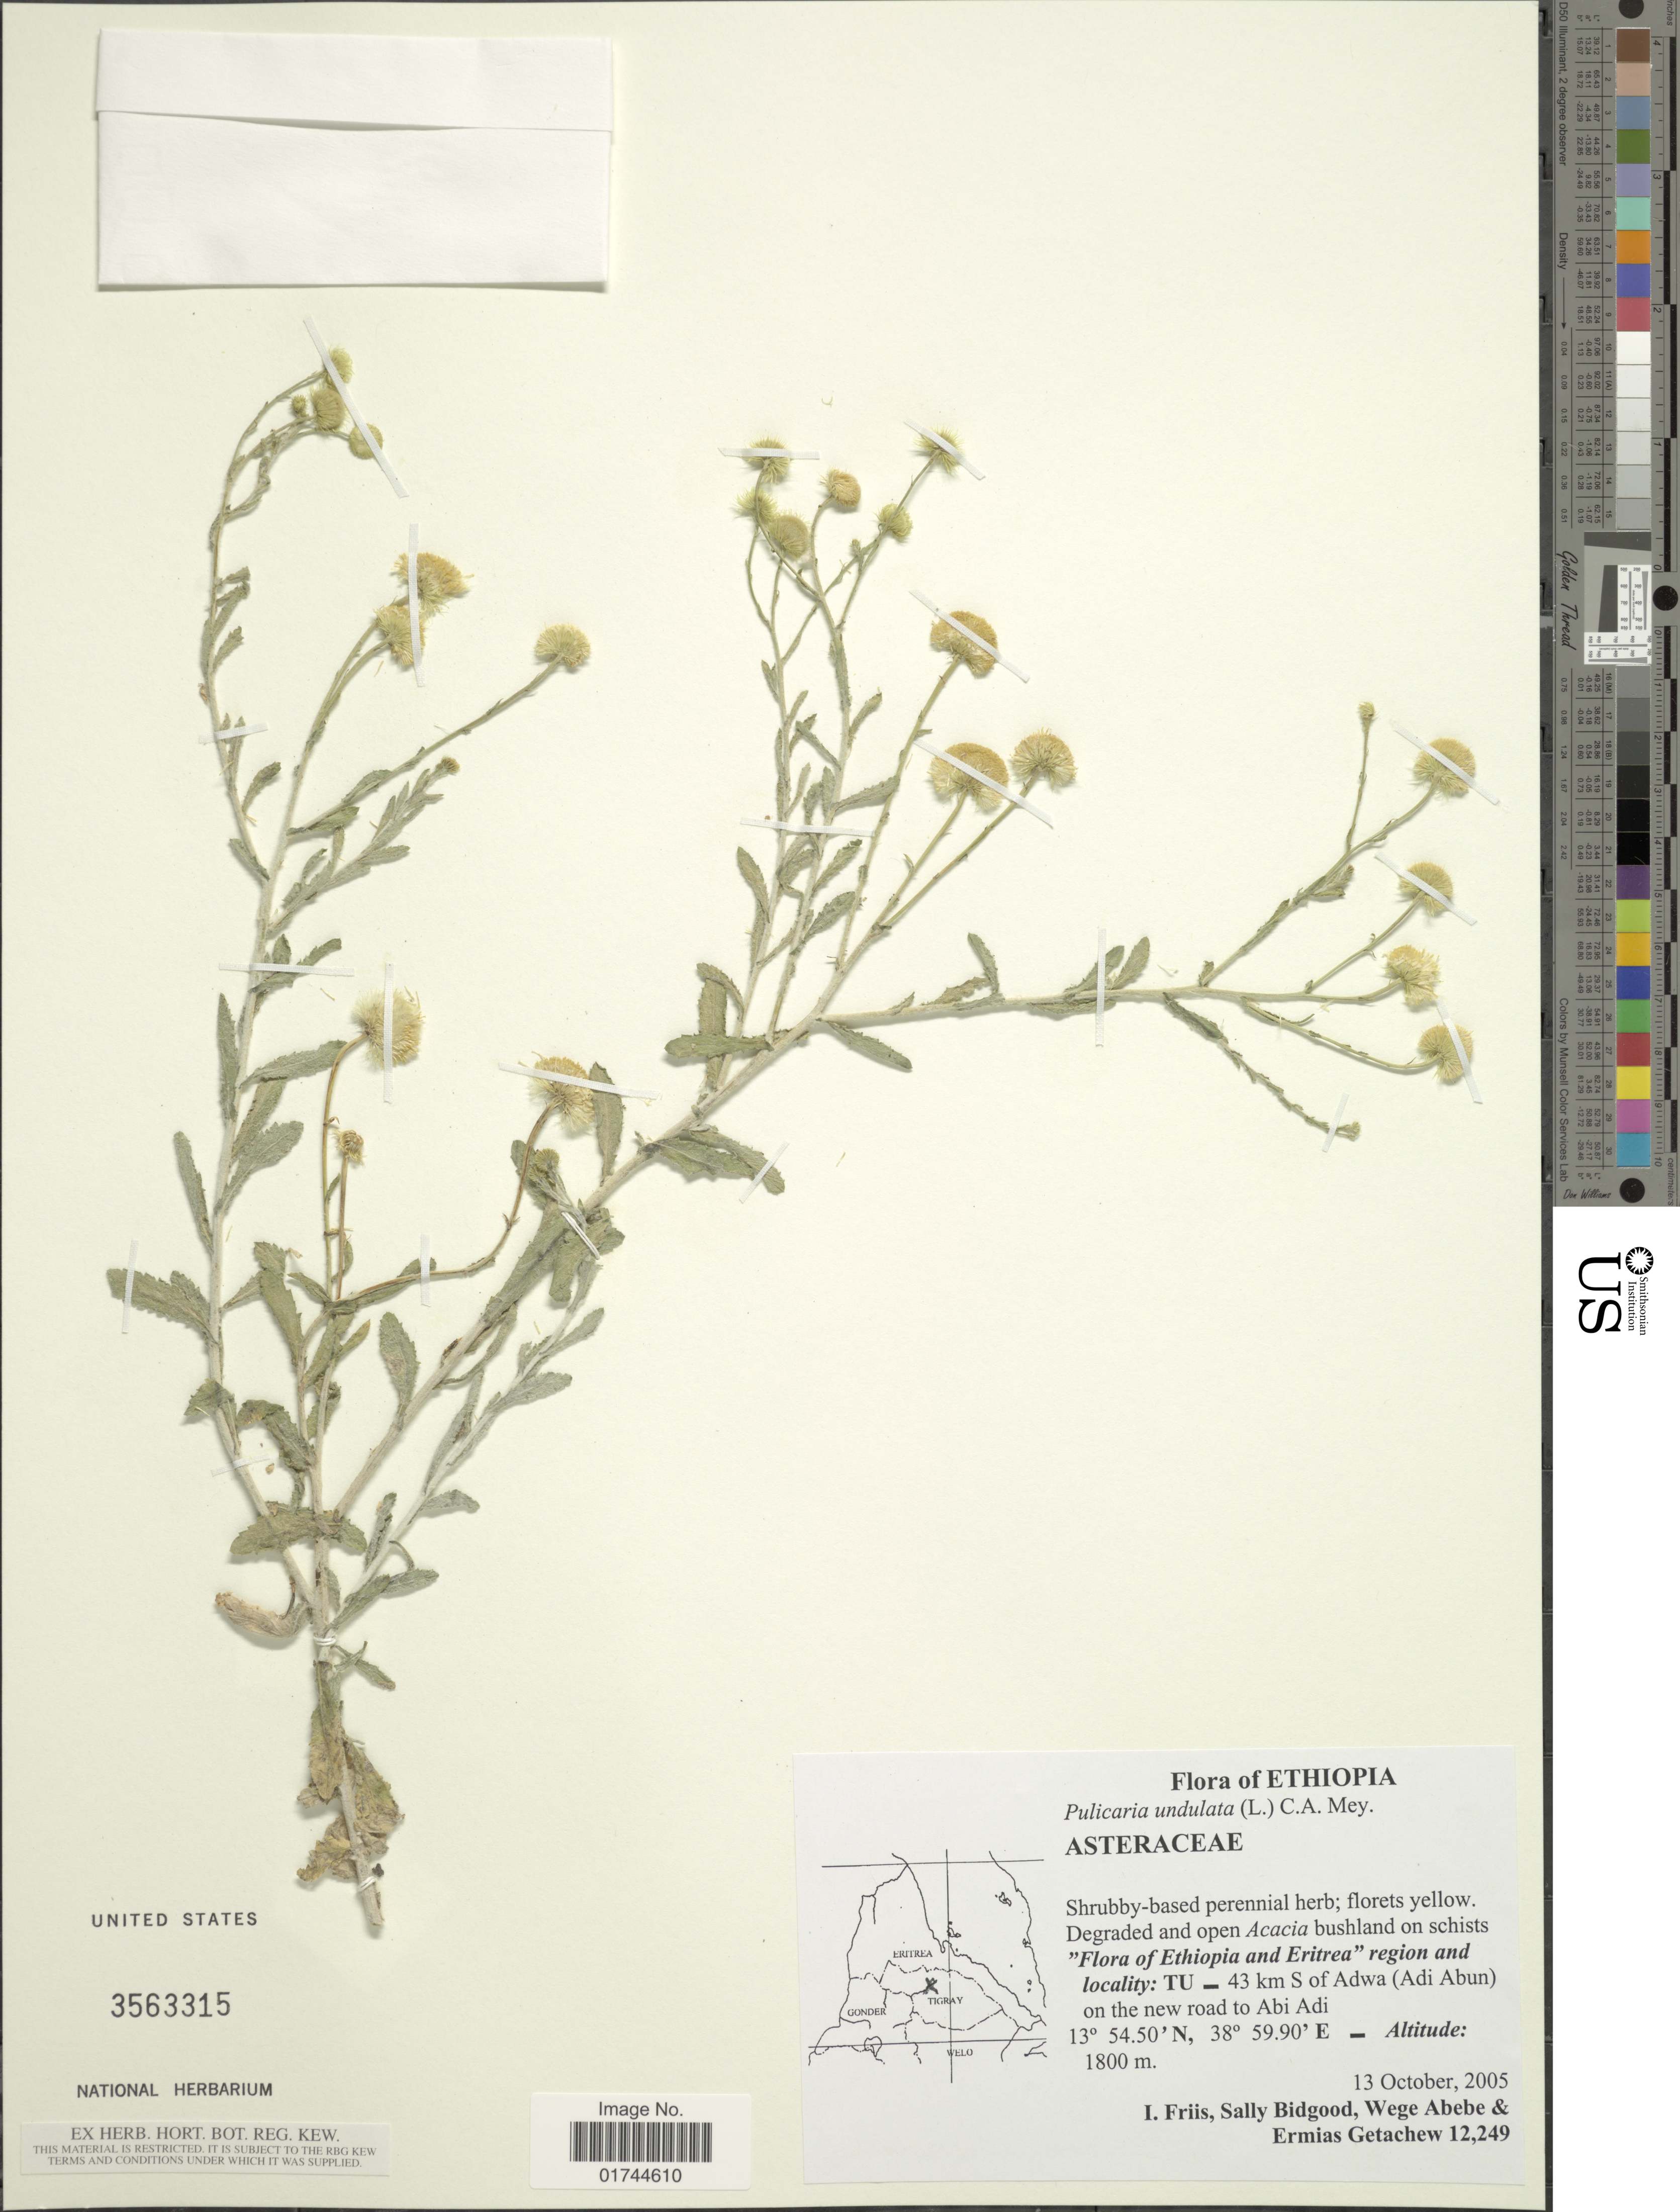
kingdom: Plantae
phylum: Tracheophyta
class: Magnoliopsida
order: Asterales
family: Asteraceae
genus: Pulicaria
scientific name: Pulicaria undulata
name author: (L.) C.A. Mey.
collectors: I. Friis, S. Bidgood, W. Abebe & E. Getachew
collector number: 12249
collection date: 2005-10-13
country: Ethiopia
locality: TU - 43 km S of Adwa (Adi Abun) on the new road to Abi Adi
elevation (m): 1800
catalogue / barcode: US 3563315